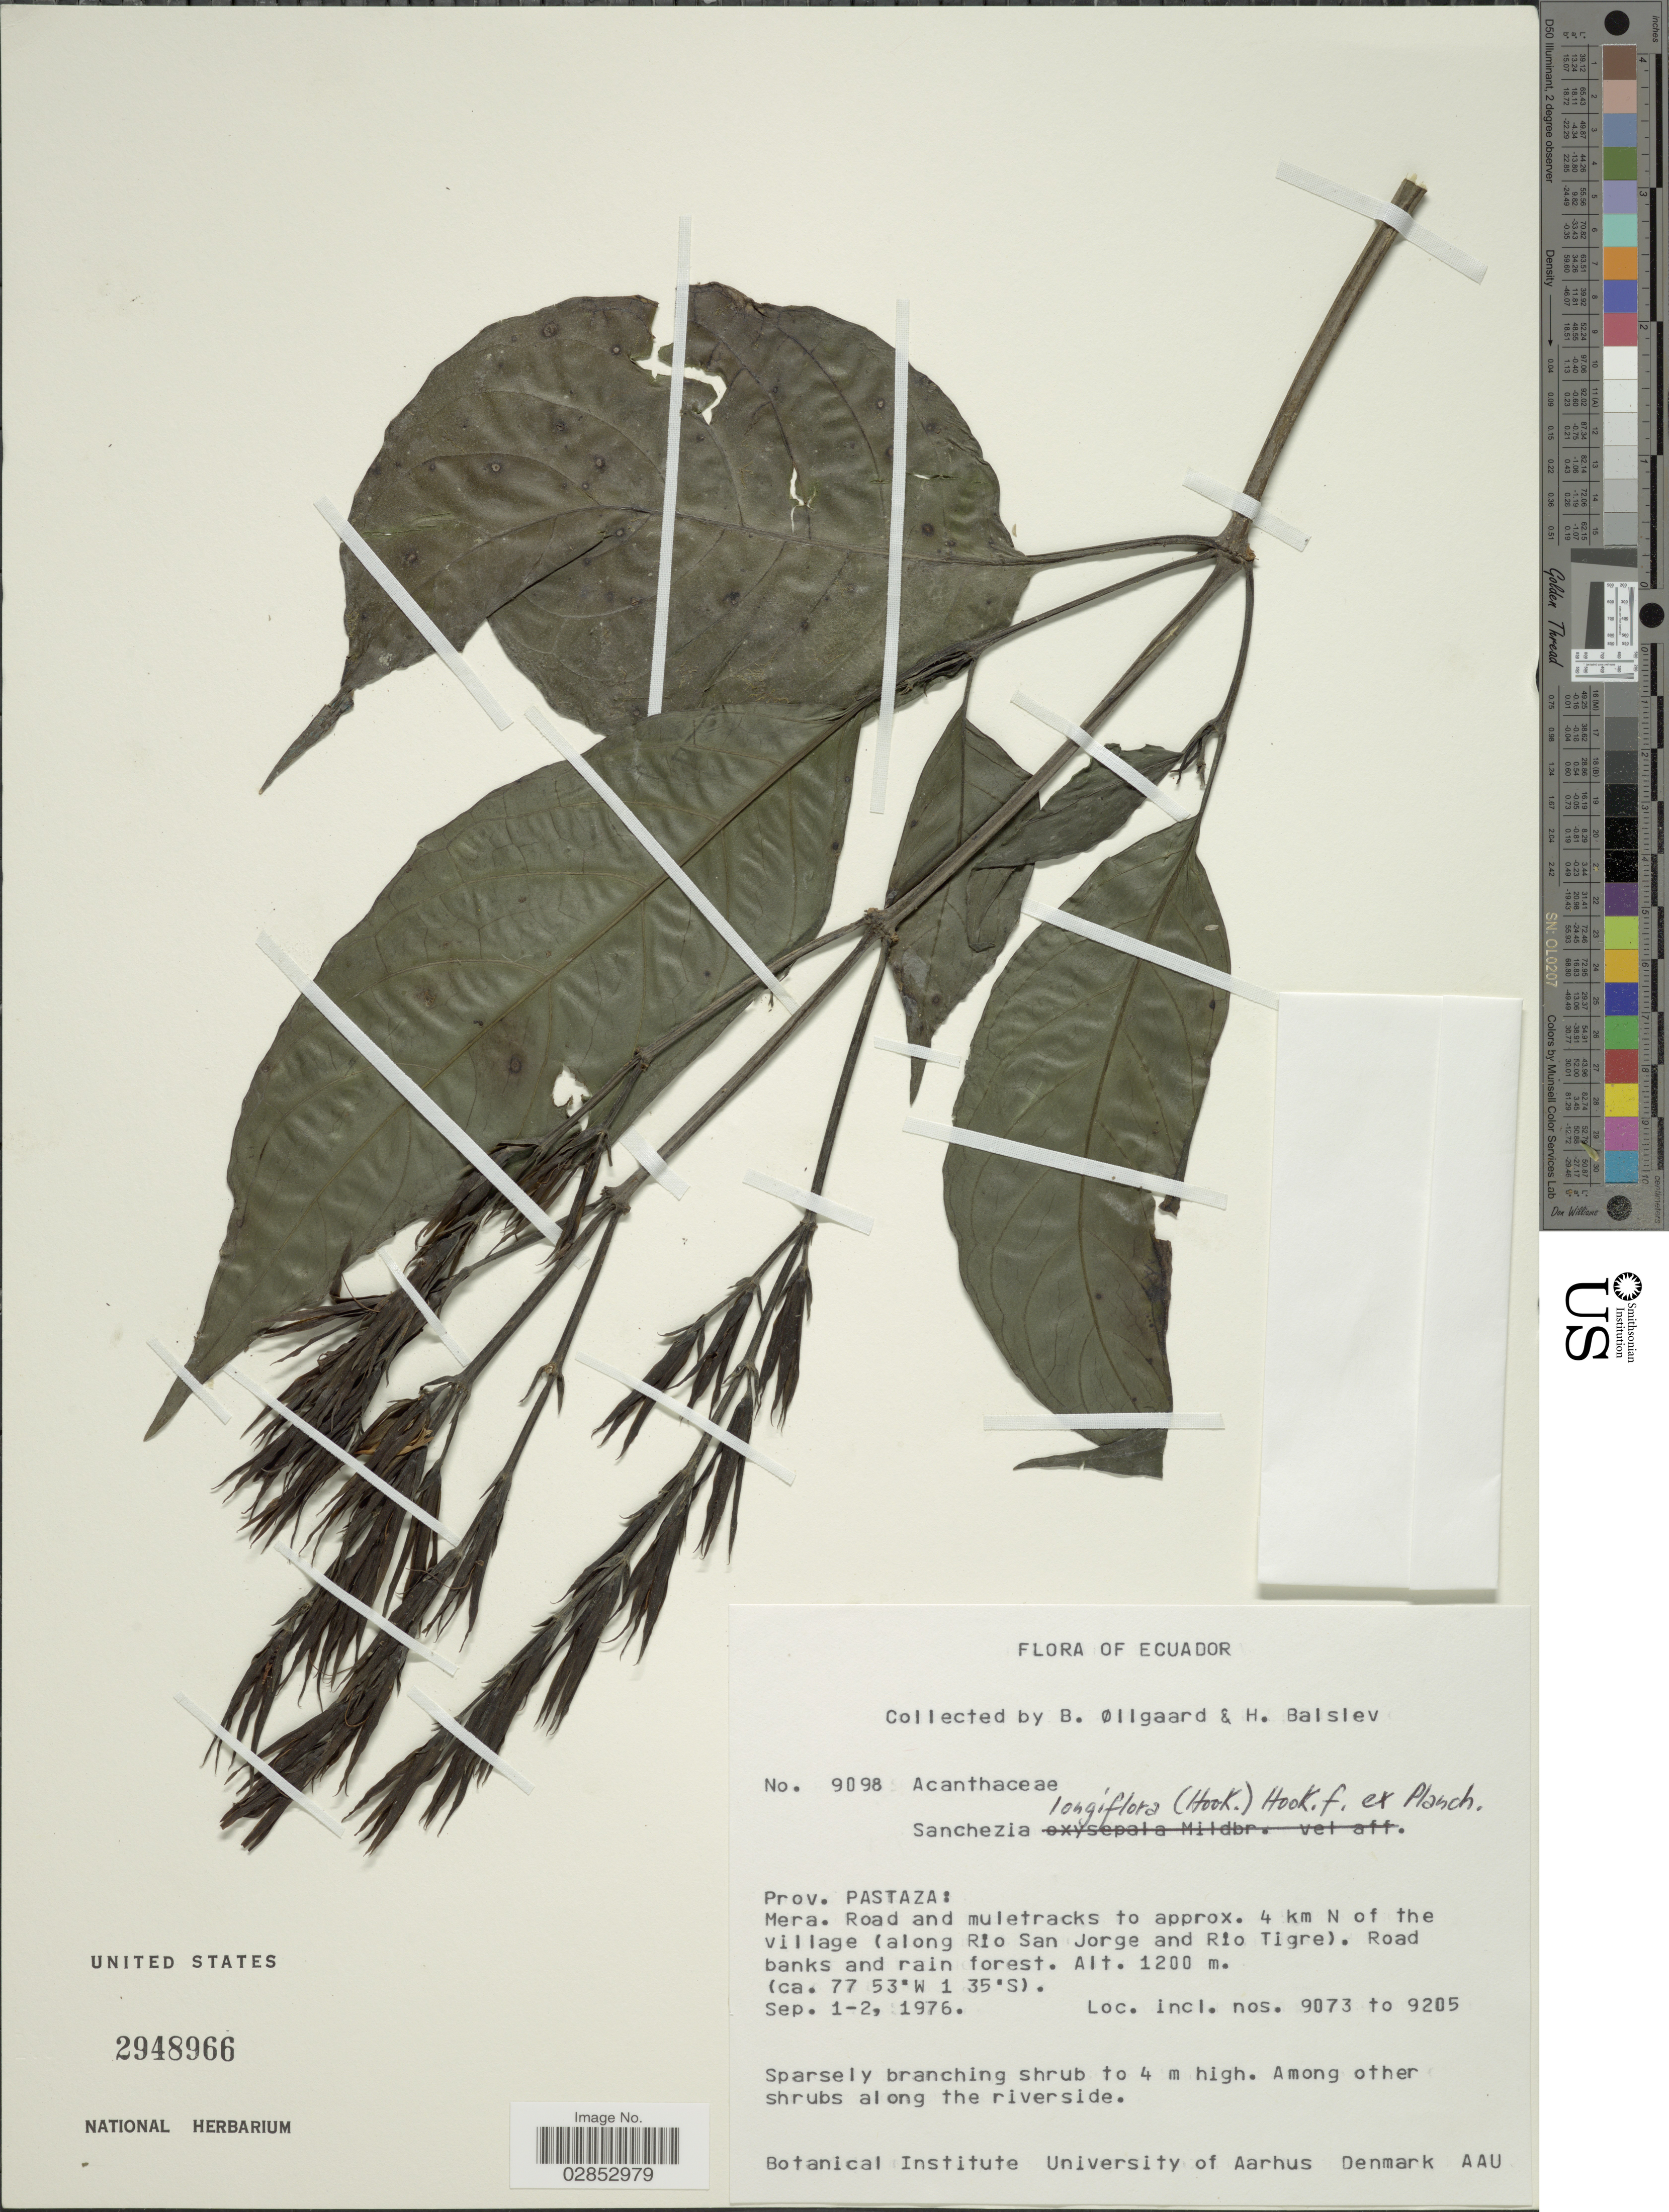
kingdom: Plantae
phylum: Tracheophyta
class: Magnoliopsida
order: Lamiales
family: Acanthaceae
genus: Sanchezia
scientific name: Sanchezia longiflora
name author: (Hook. f.) Hook. f. ex Planch.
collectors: B. Øllgaard & H. Balslev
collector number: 9098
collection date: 1976-09-01/1976-09-02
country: Ecuador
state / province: Pastaza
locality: Mera. Road and muletracks to approx. 4 km N of the village (along Rio San Jorge and Rio Tigre).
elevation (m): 1200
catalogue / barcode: US 2948966